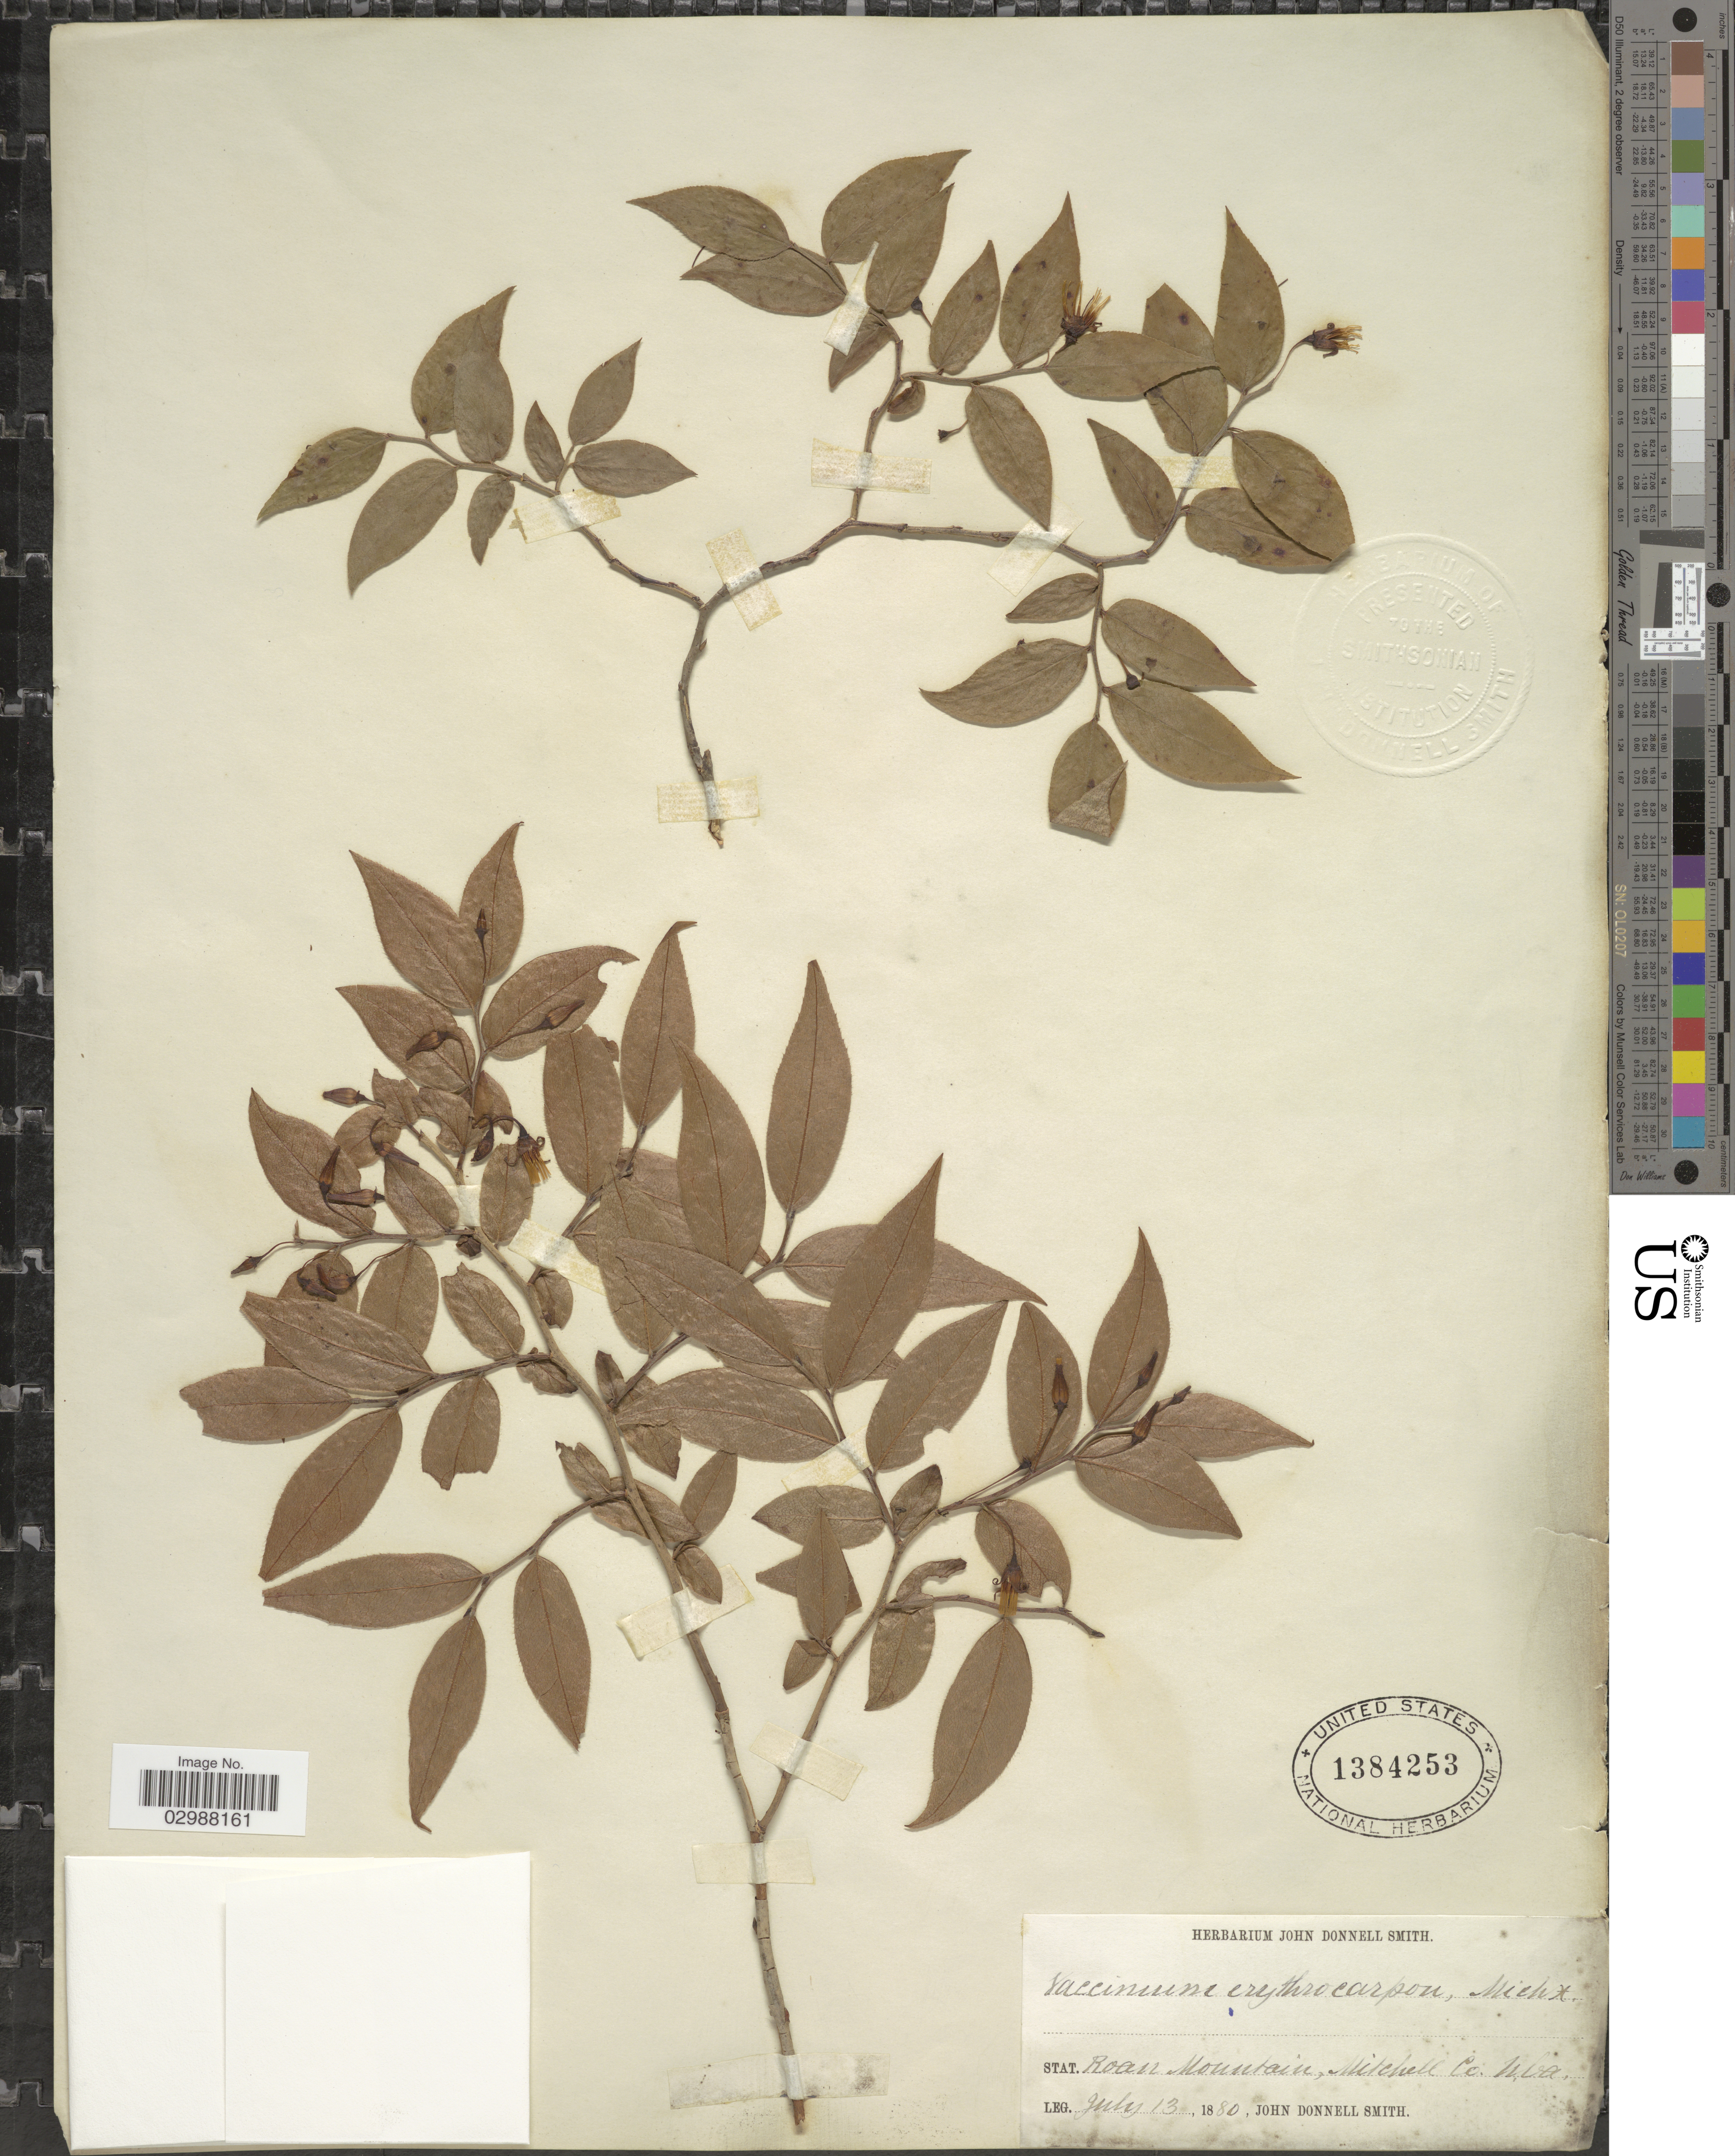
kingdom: Plantae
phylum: Tracheophyta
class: Magnoliopsida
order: Ericales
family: Ericaceae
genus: Vaccinium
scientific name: Vaccinium erythrocarpum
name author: Michx.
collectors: J. Donnell Smith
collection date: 1880-07-13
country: United States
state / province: North Carolina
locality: Stat. Roan Mountain, Mitchell Co.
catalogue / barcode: US 1384253